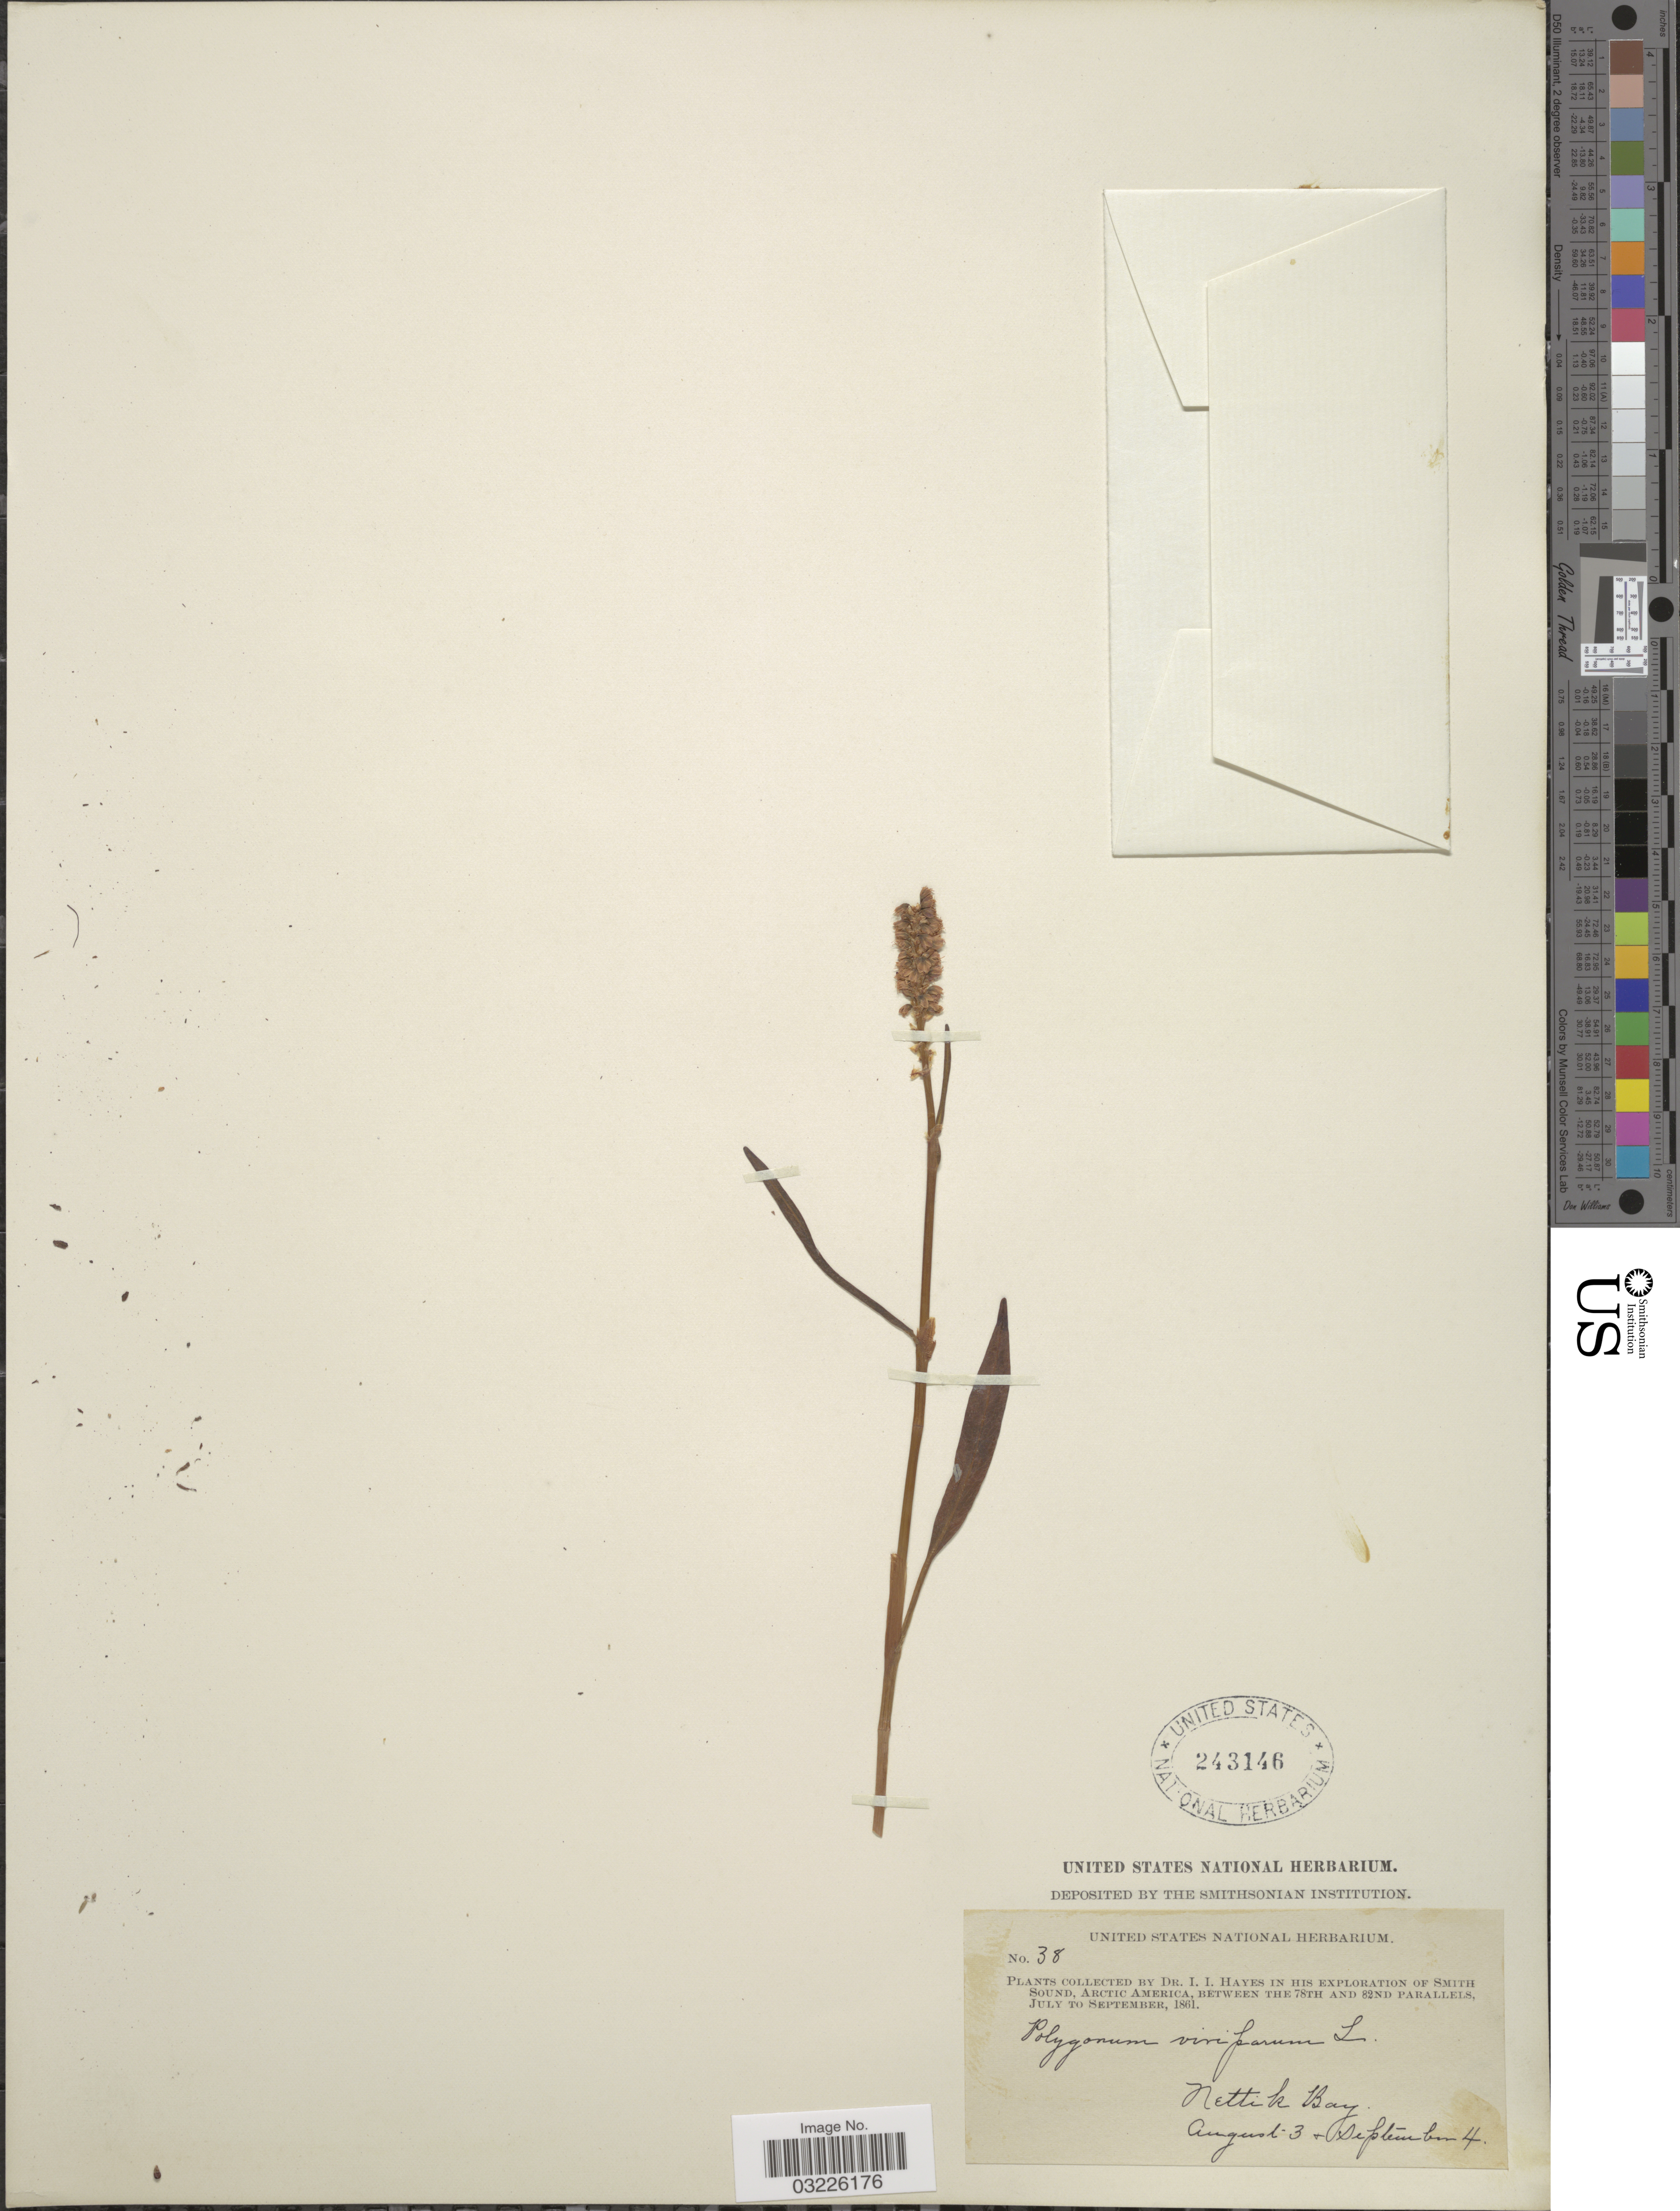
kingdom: Plantae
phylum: Tracheophyta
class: Magnoliopsida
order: Caryophyllales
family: Polygonaceae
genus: Bistorta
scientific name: Bistorta vivipara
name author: (L.) Delarbre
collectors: I. I. Hayes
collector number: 38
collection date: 1861-08-03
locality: Smith Sound, Arctic America, between the 78th and 82nd Parallels. Nettik Bay.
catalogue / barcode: US 243146